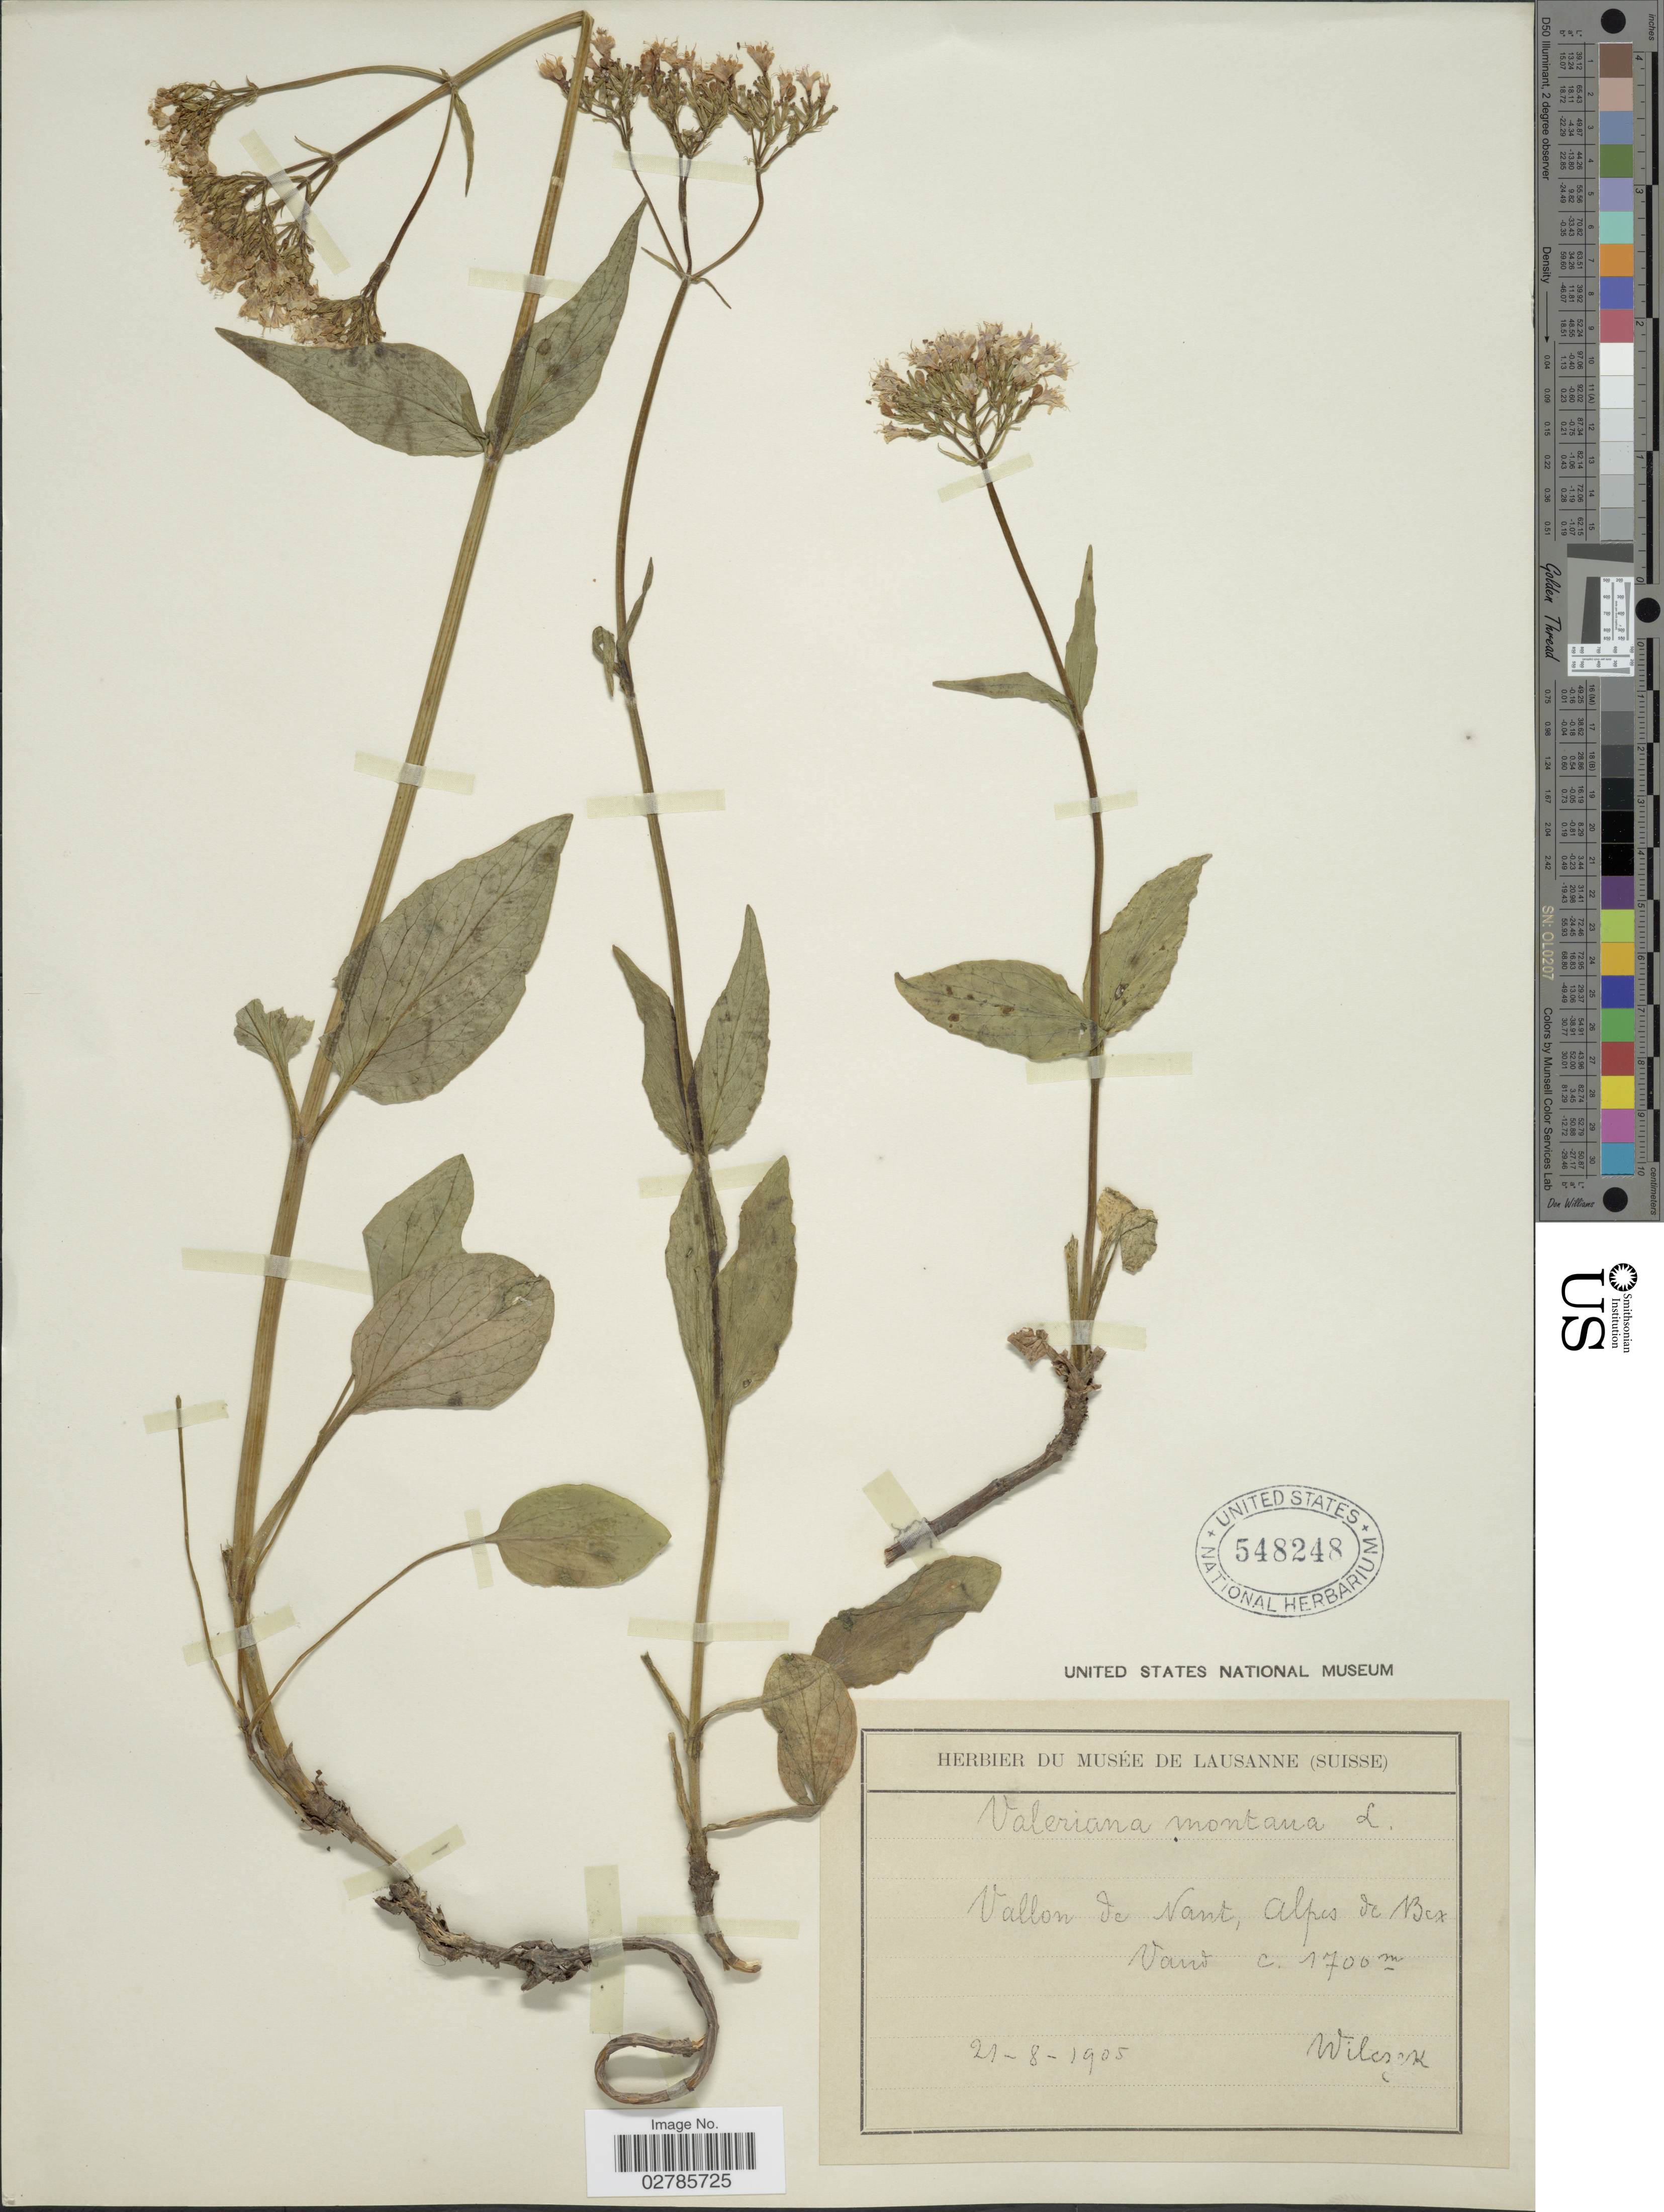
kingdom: Plantae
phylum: Tracheophyta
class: Magnoliopsida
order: Dipsacales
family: Caprifoliaceae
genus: Valeriana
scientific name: Valeriana montana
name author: L.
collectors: Wilczek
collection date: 1905-08-21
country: Switzerland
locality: Vallon de Nant, Alpes de Bex, Vaud.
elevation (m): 1700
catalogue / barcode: US 548248